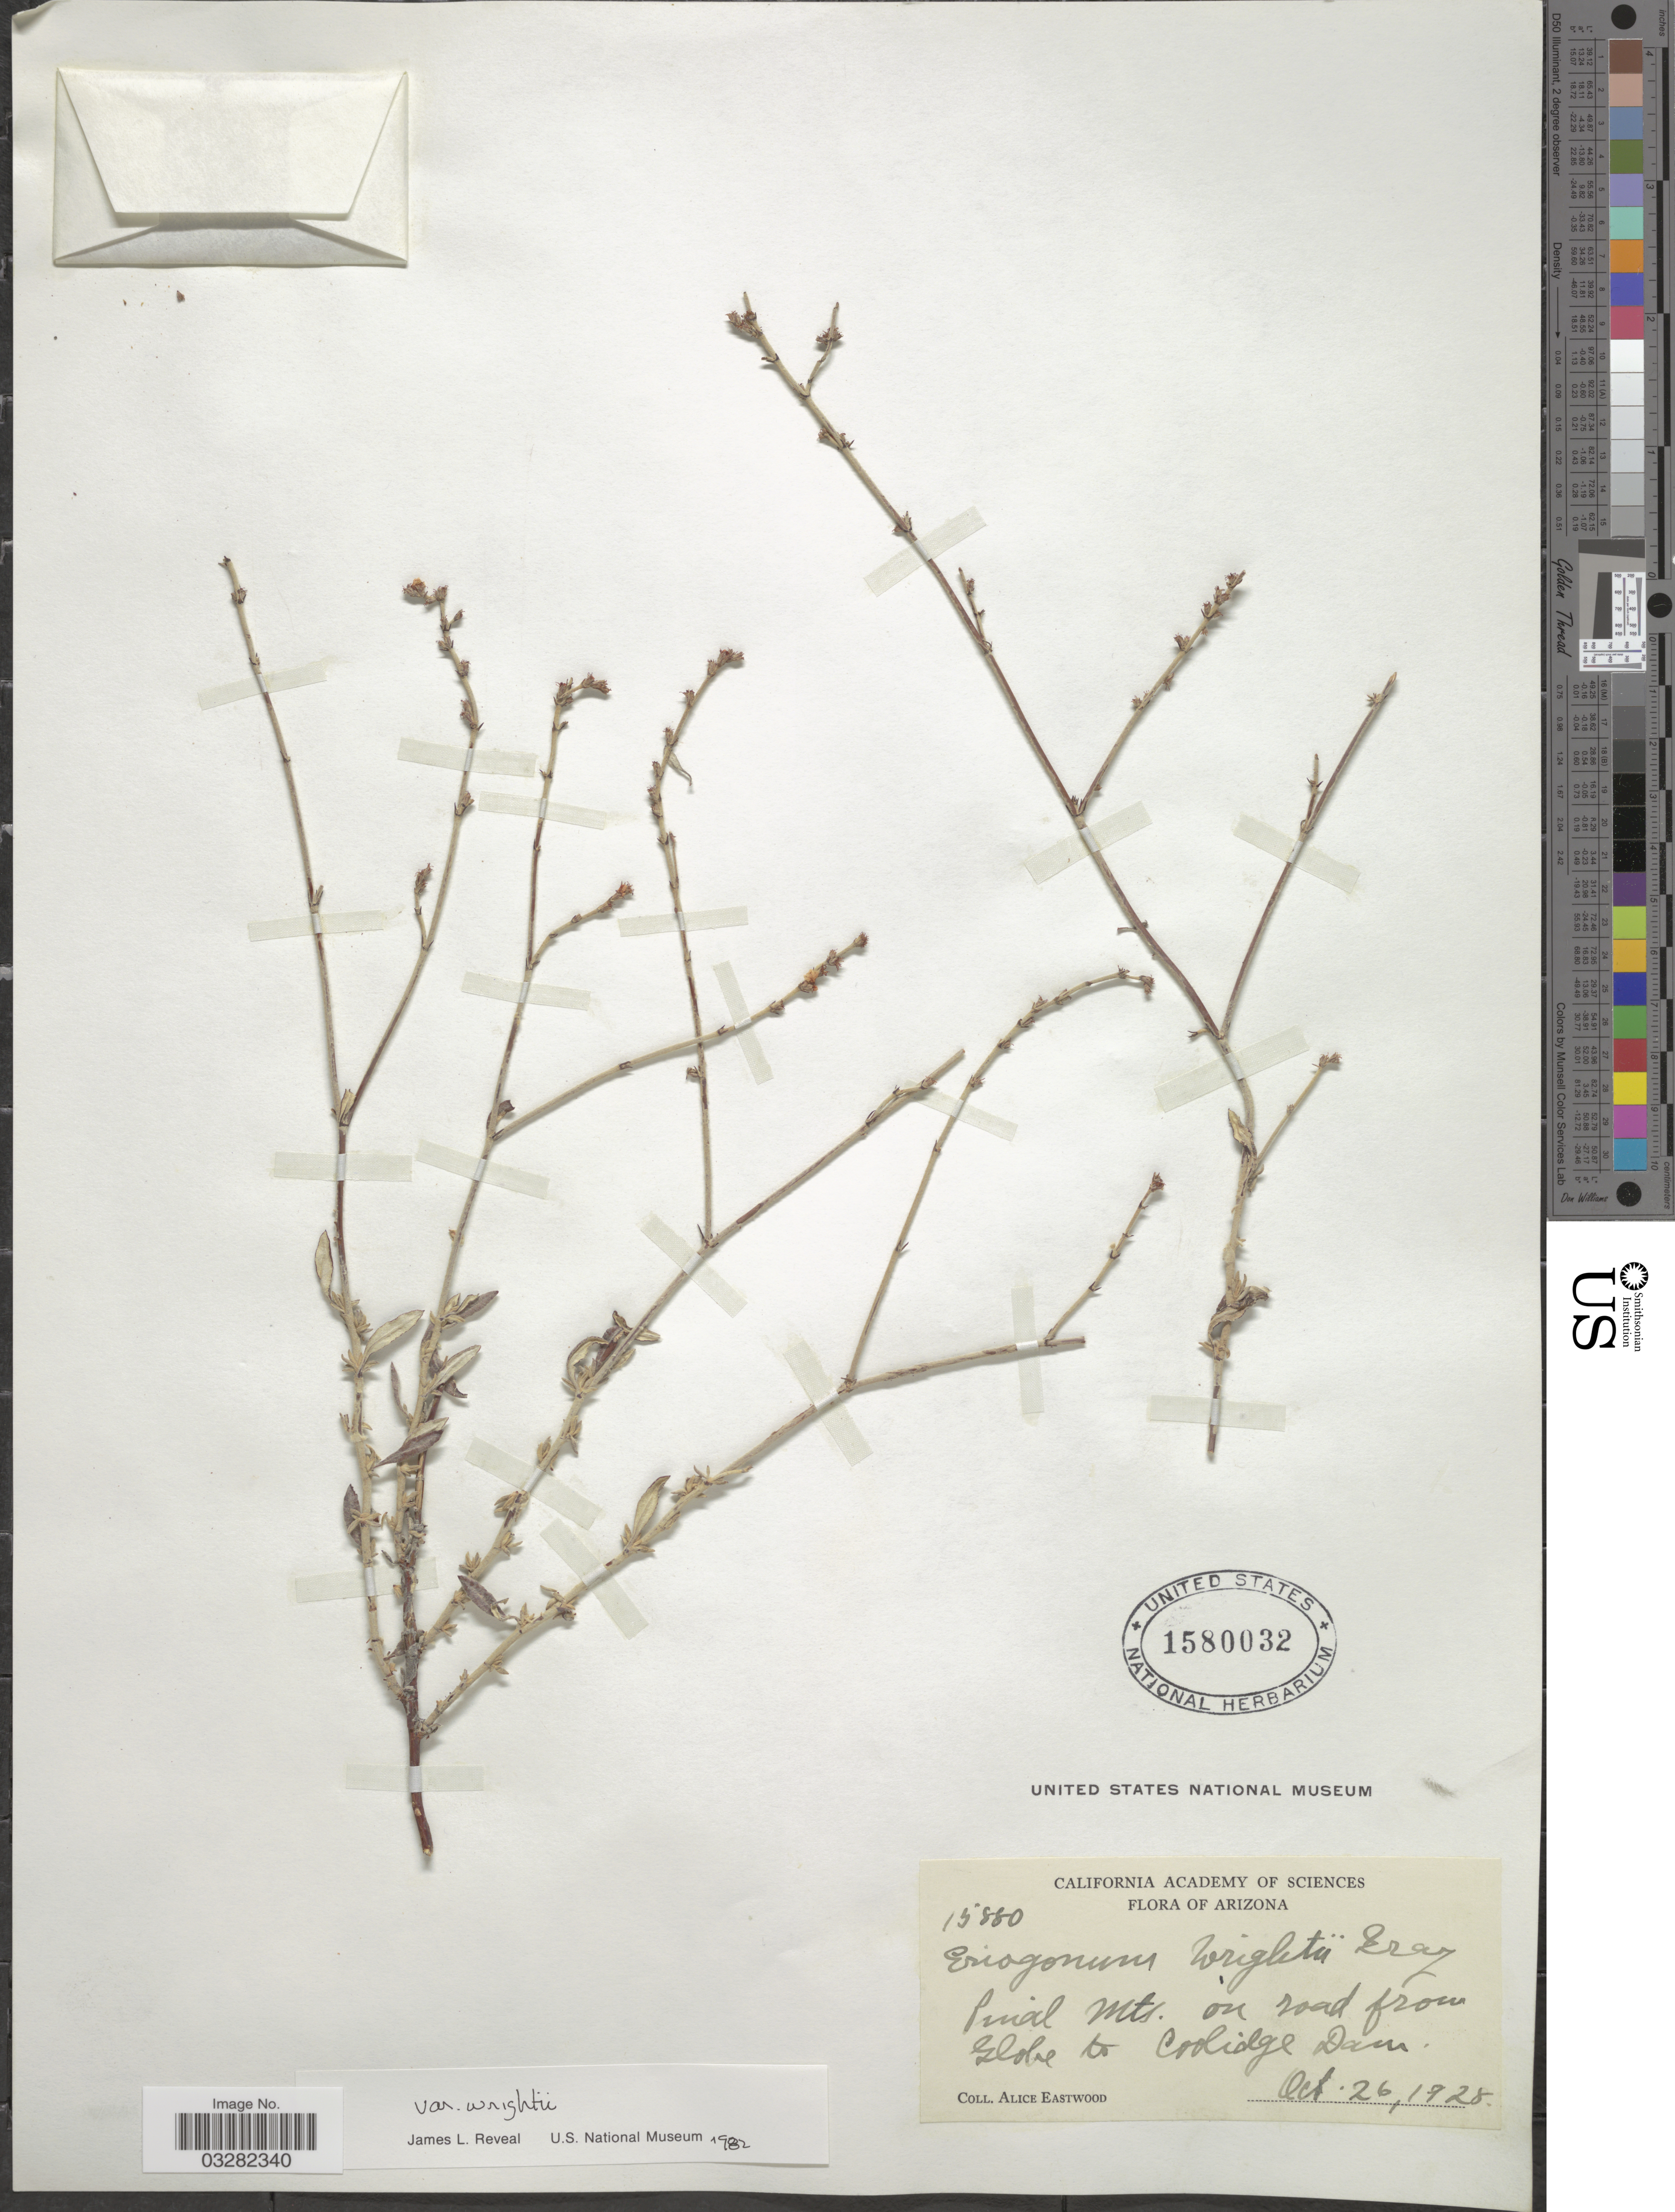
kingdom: Plantae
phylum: Tracheophyta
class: Magnoliopsida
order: Caryophyllales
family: Polygonaceae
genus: Eriogonum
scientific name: Eriogonum wrightii var. wrightii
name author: Torr. ex Benth.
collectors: A. Eastwood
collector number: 15880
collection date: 1928-10-26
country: United States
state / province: Arizona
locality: Pinal Mts. on road from Globe to Coolidge Dam.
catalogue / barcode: US 1580032